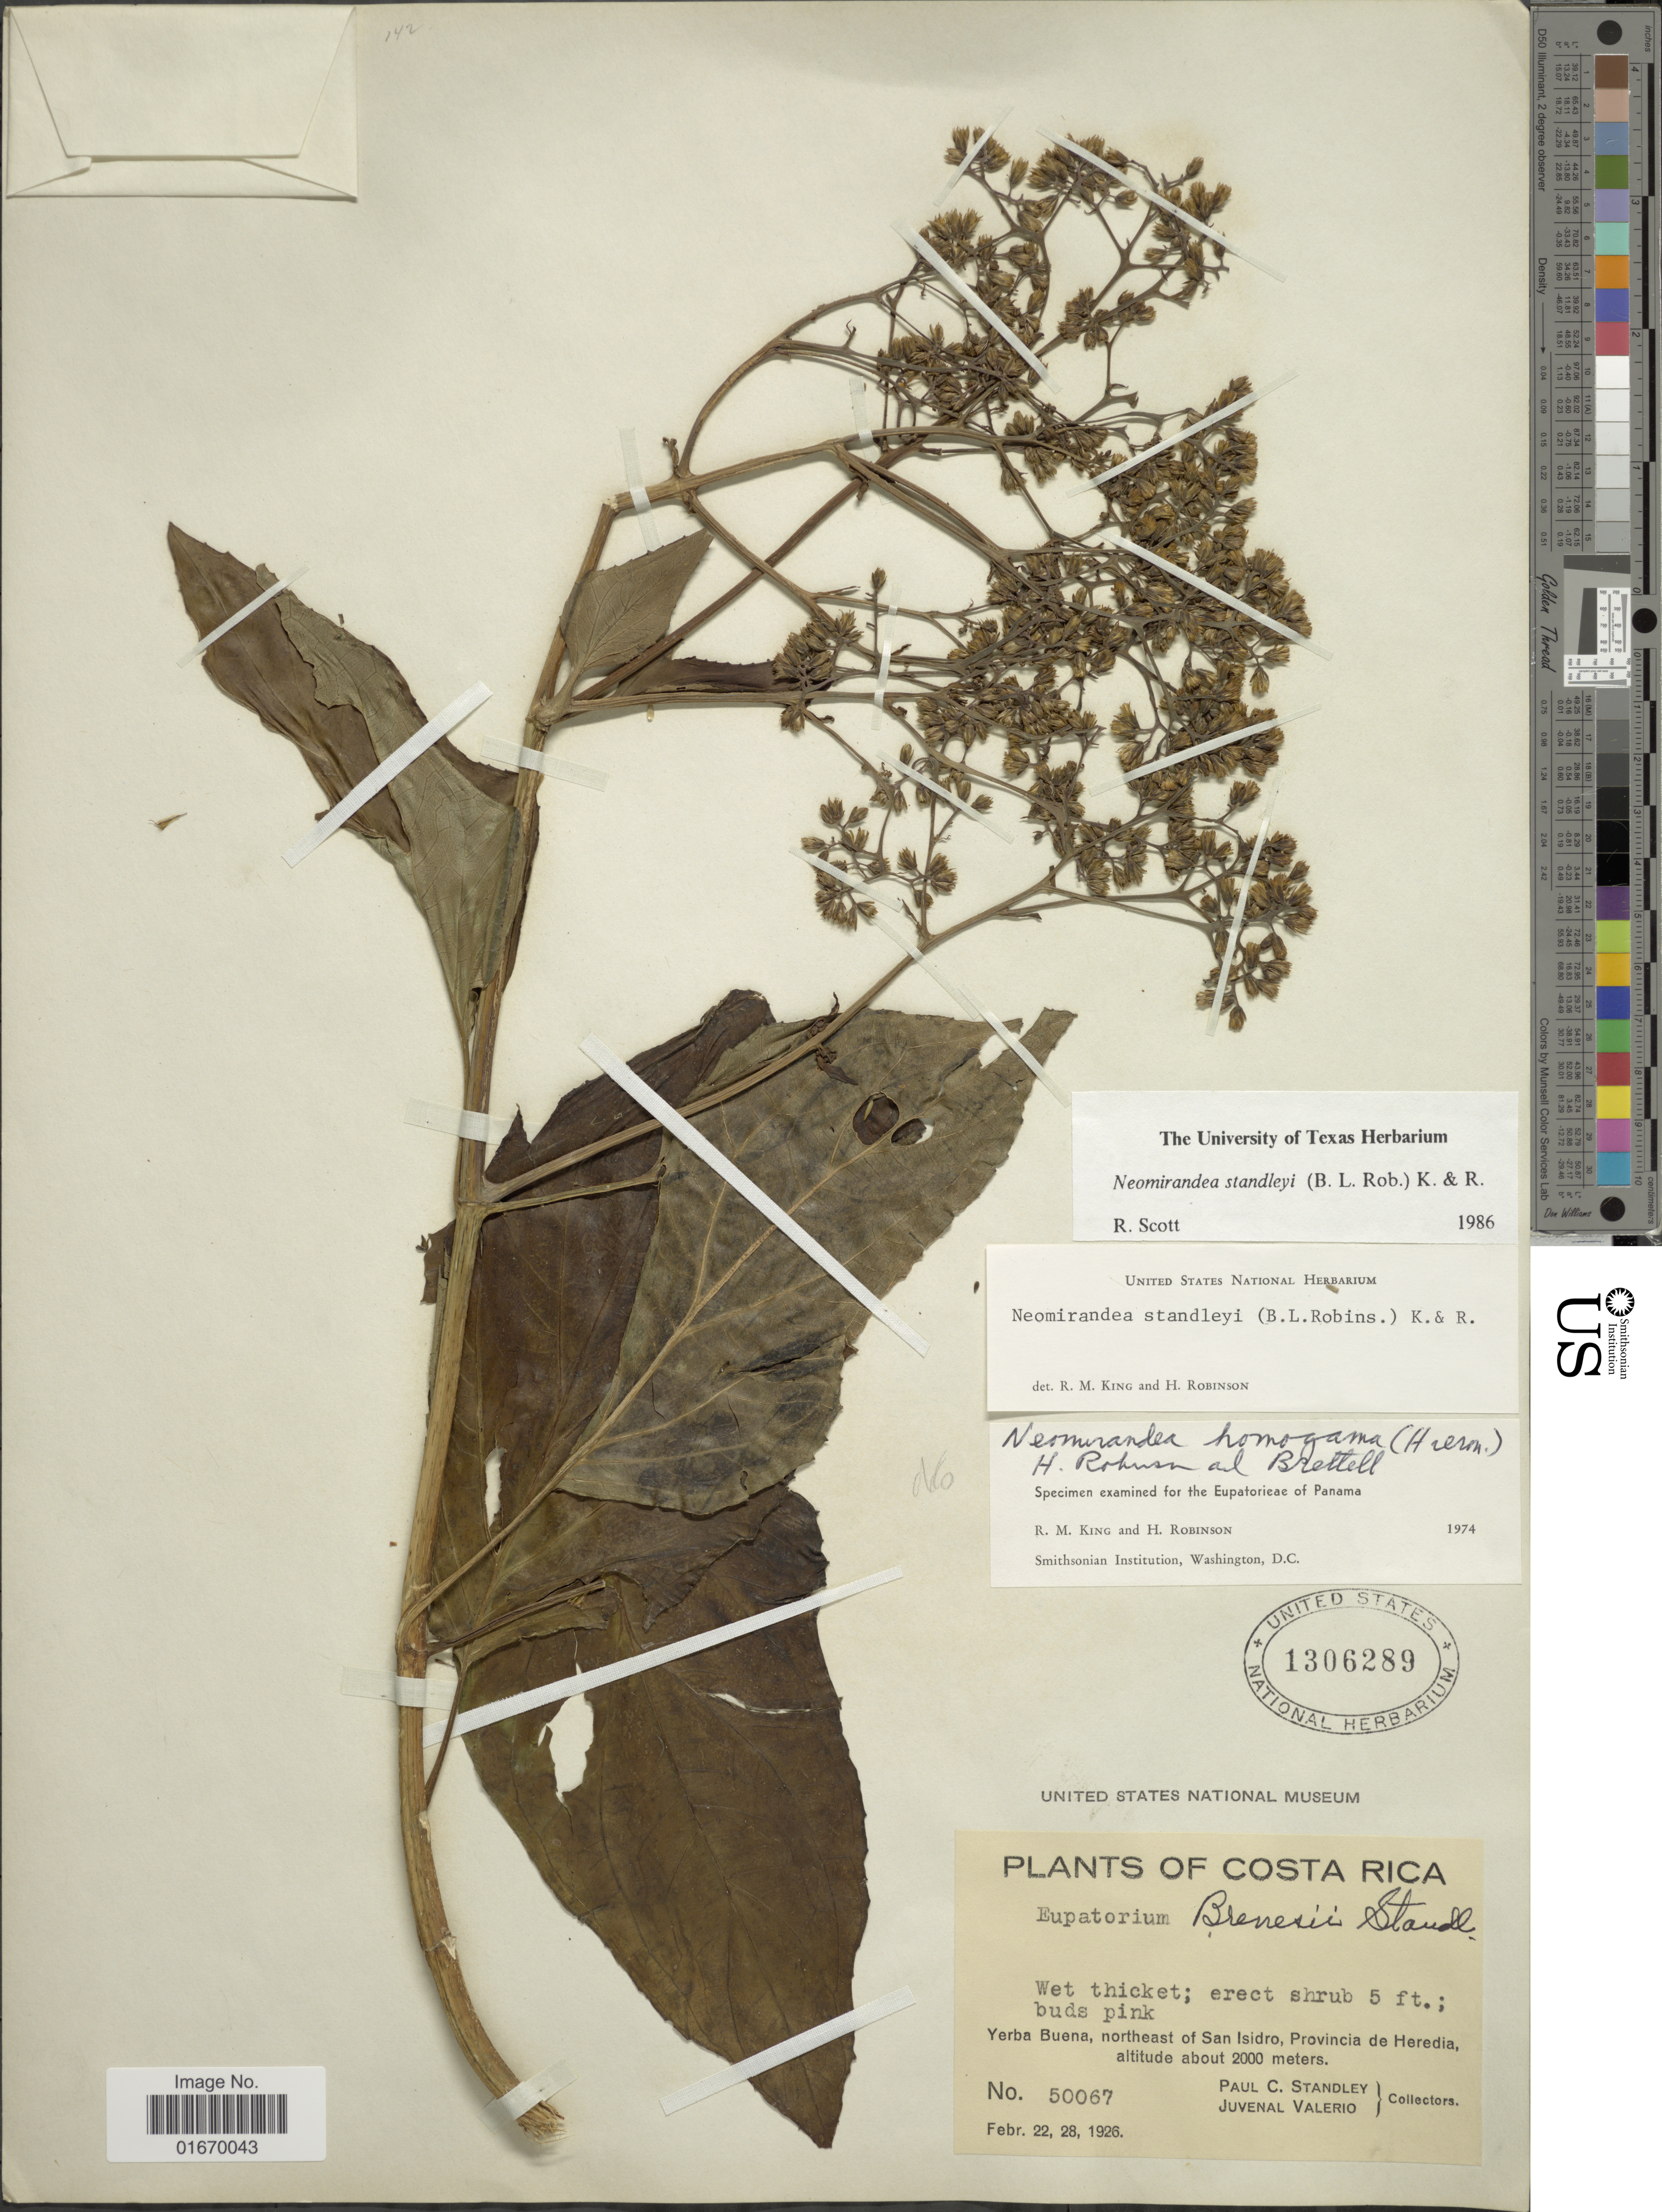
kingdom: Plantae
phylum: Tracheophyta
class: Magnoliopsida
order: Asterales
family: Asteraceae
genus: Neomirandea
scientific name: Neomirandea standleyi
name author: (B.L. Rob.) R.M. King & H. Rob.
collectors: P. C. Standley & J. Valerio R.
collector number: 50067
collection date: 1926-02-22/1926-02-28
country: Costa Rica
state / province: Heredia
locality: Yerba Buena, northeast of San Isidro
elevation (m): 2000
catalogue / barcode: US 1306289